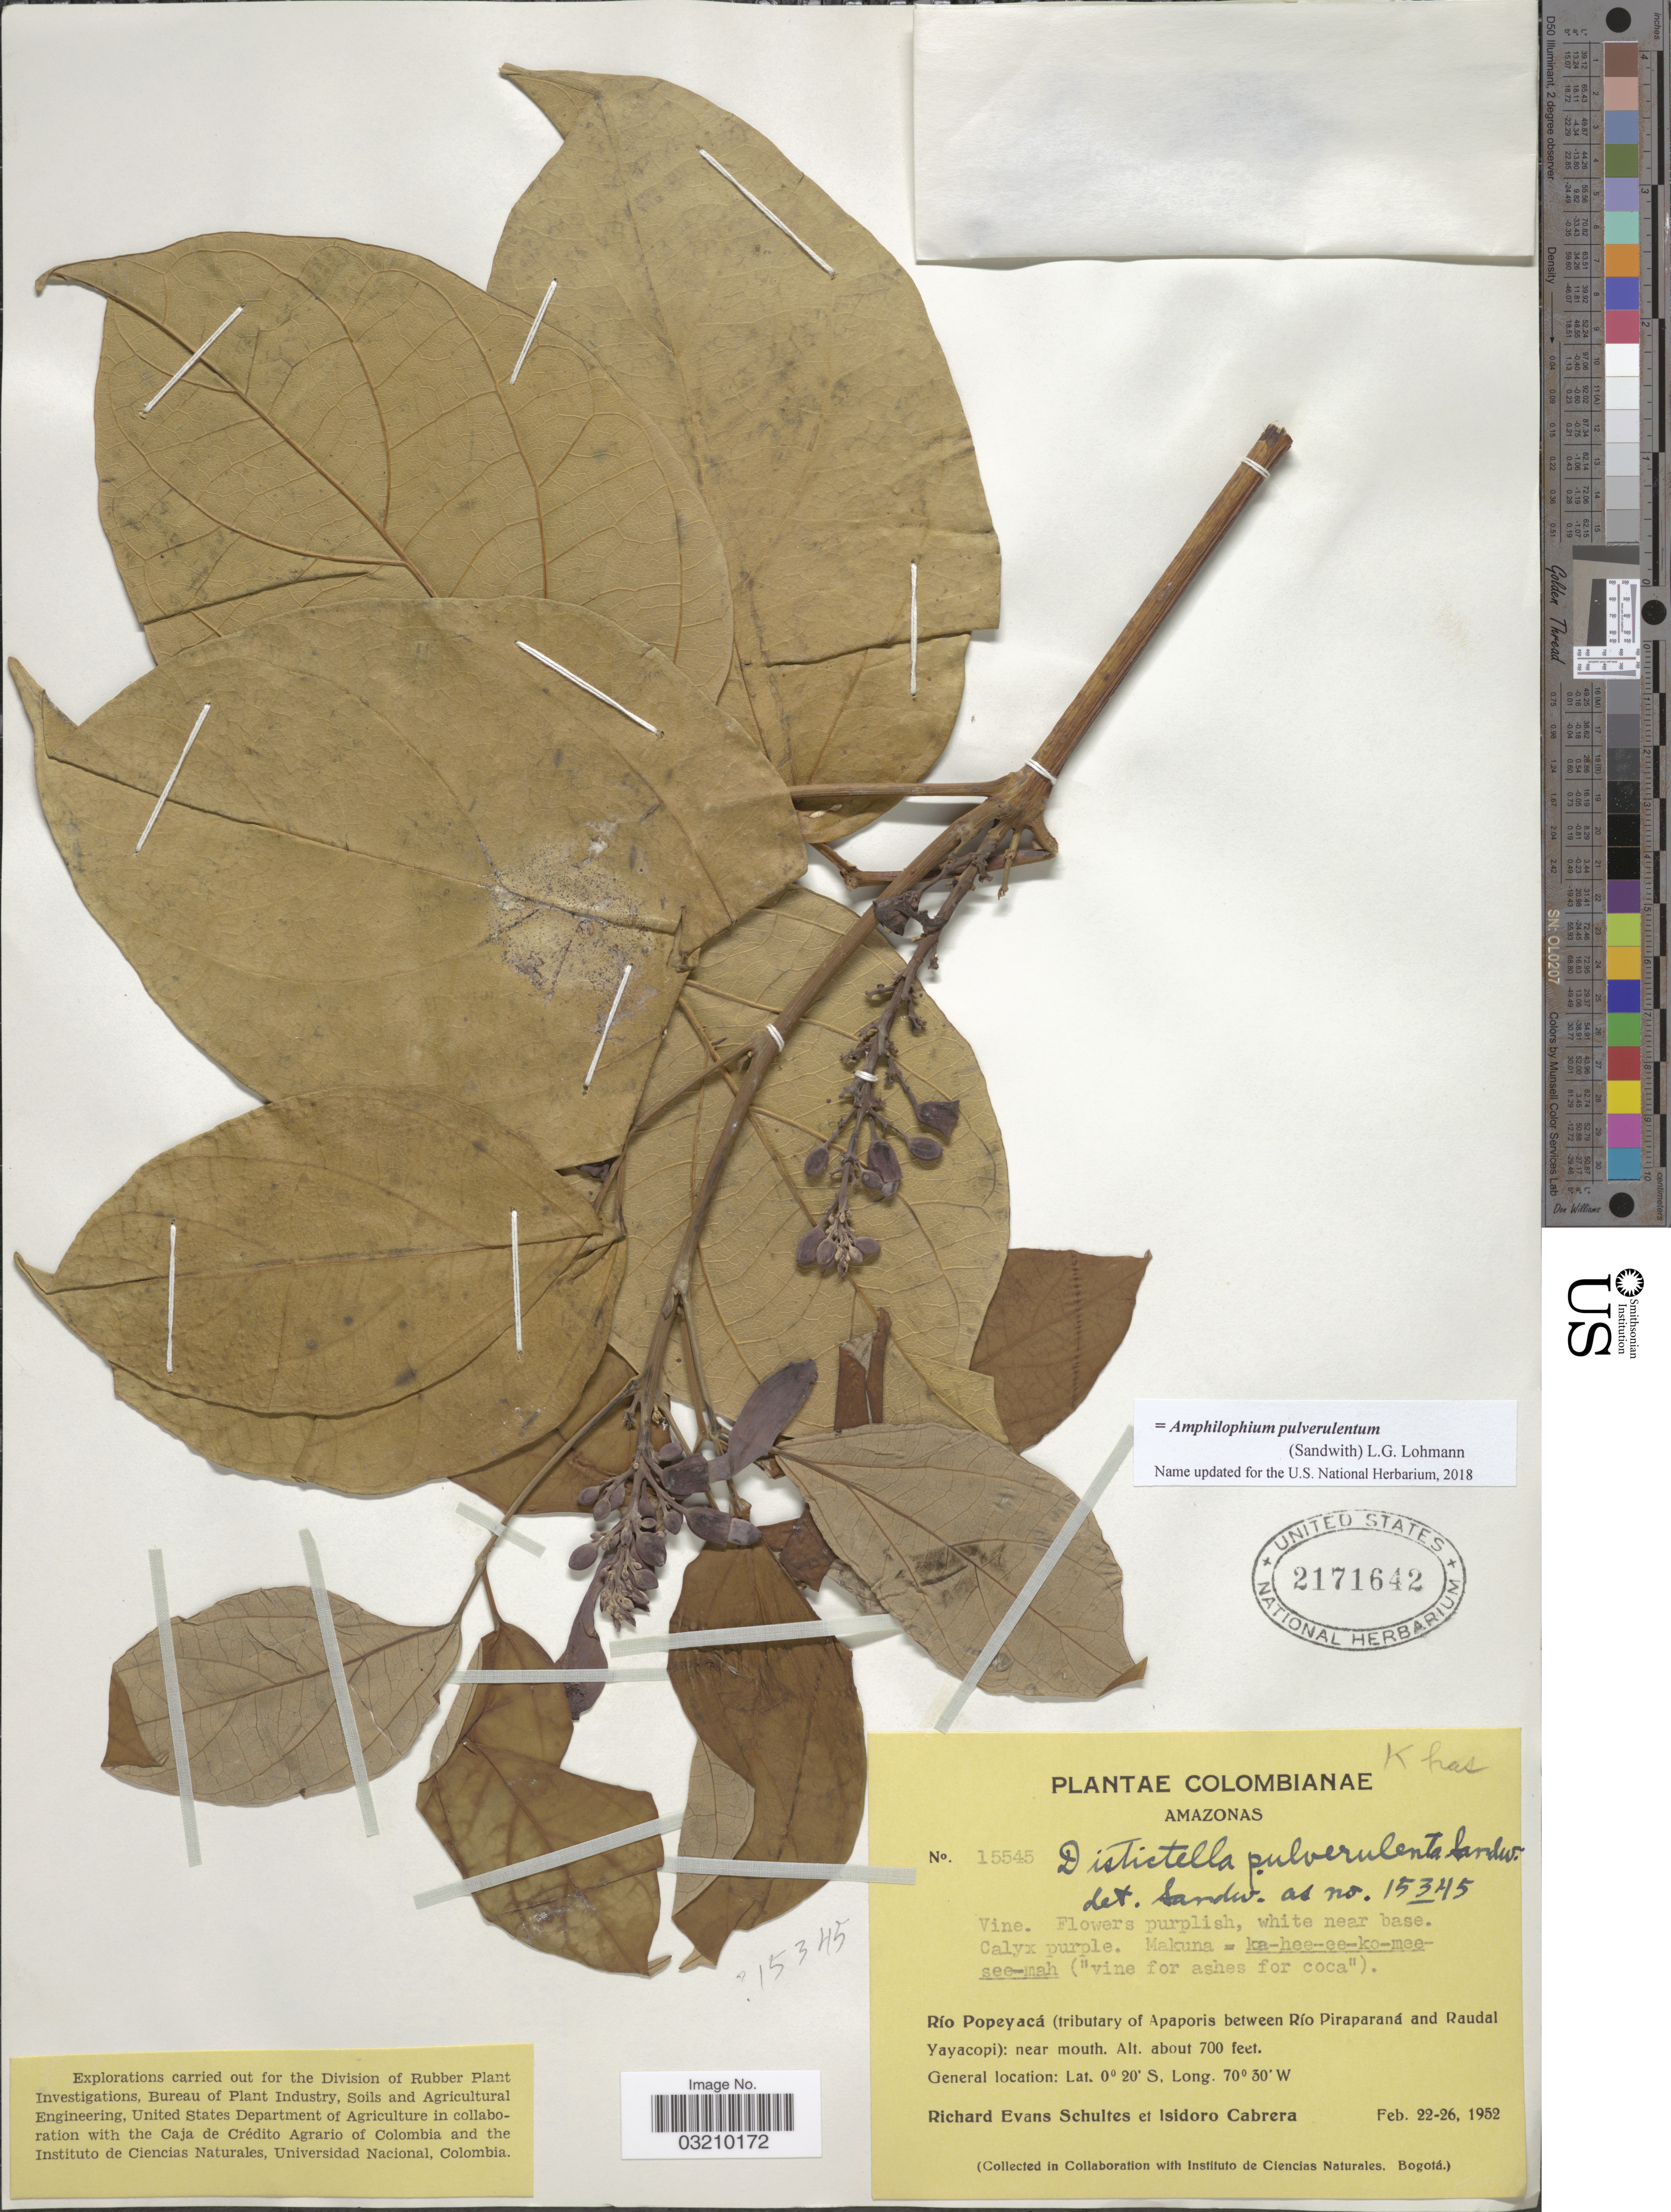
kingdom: Plantae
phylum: Tracheophyta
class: Magnoliopsida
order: Lamiales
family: Bignoniaceae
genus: Amphilophium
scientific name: Amphilophium pulverulentum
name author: (Sandwith) L.G. Lohmann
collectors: R. E. Schultes & I. Cabrera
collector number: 15545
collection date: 1952-02-22/1952-02-26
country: Colombia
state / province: Amazônas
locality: Río Popeyacá (tributary of Apaporis between Río Piraparaná and Raudal Yayacopi): near mouth.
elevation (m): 213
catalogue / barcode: US 2171642